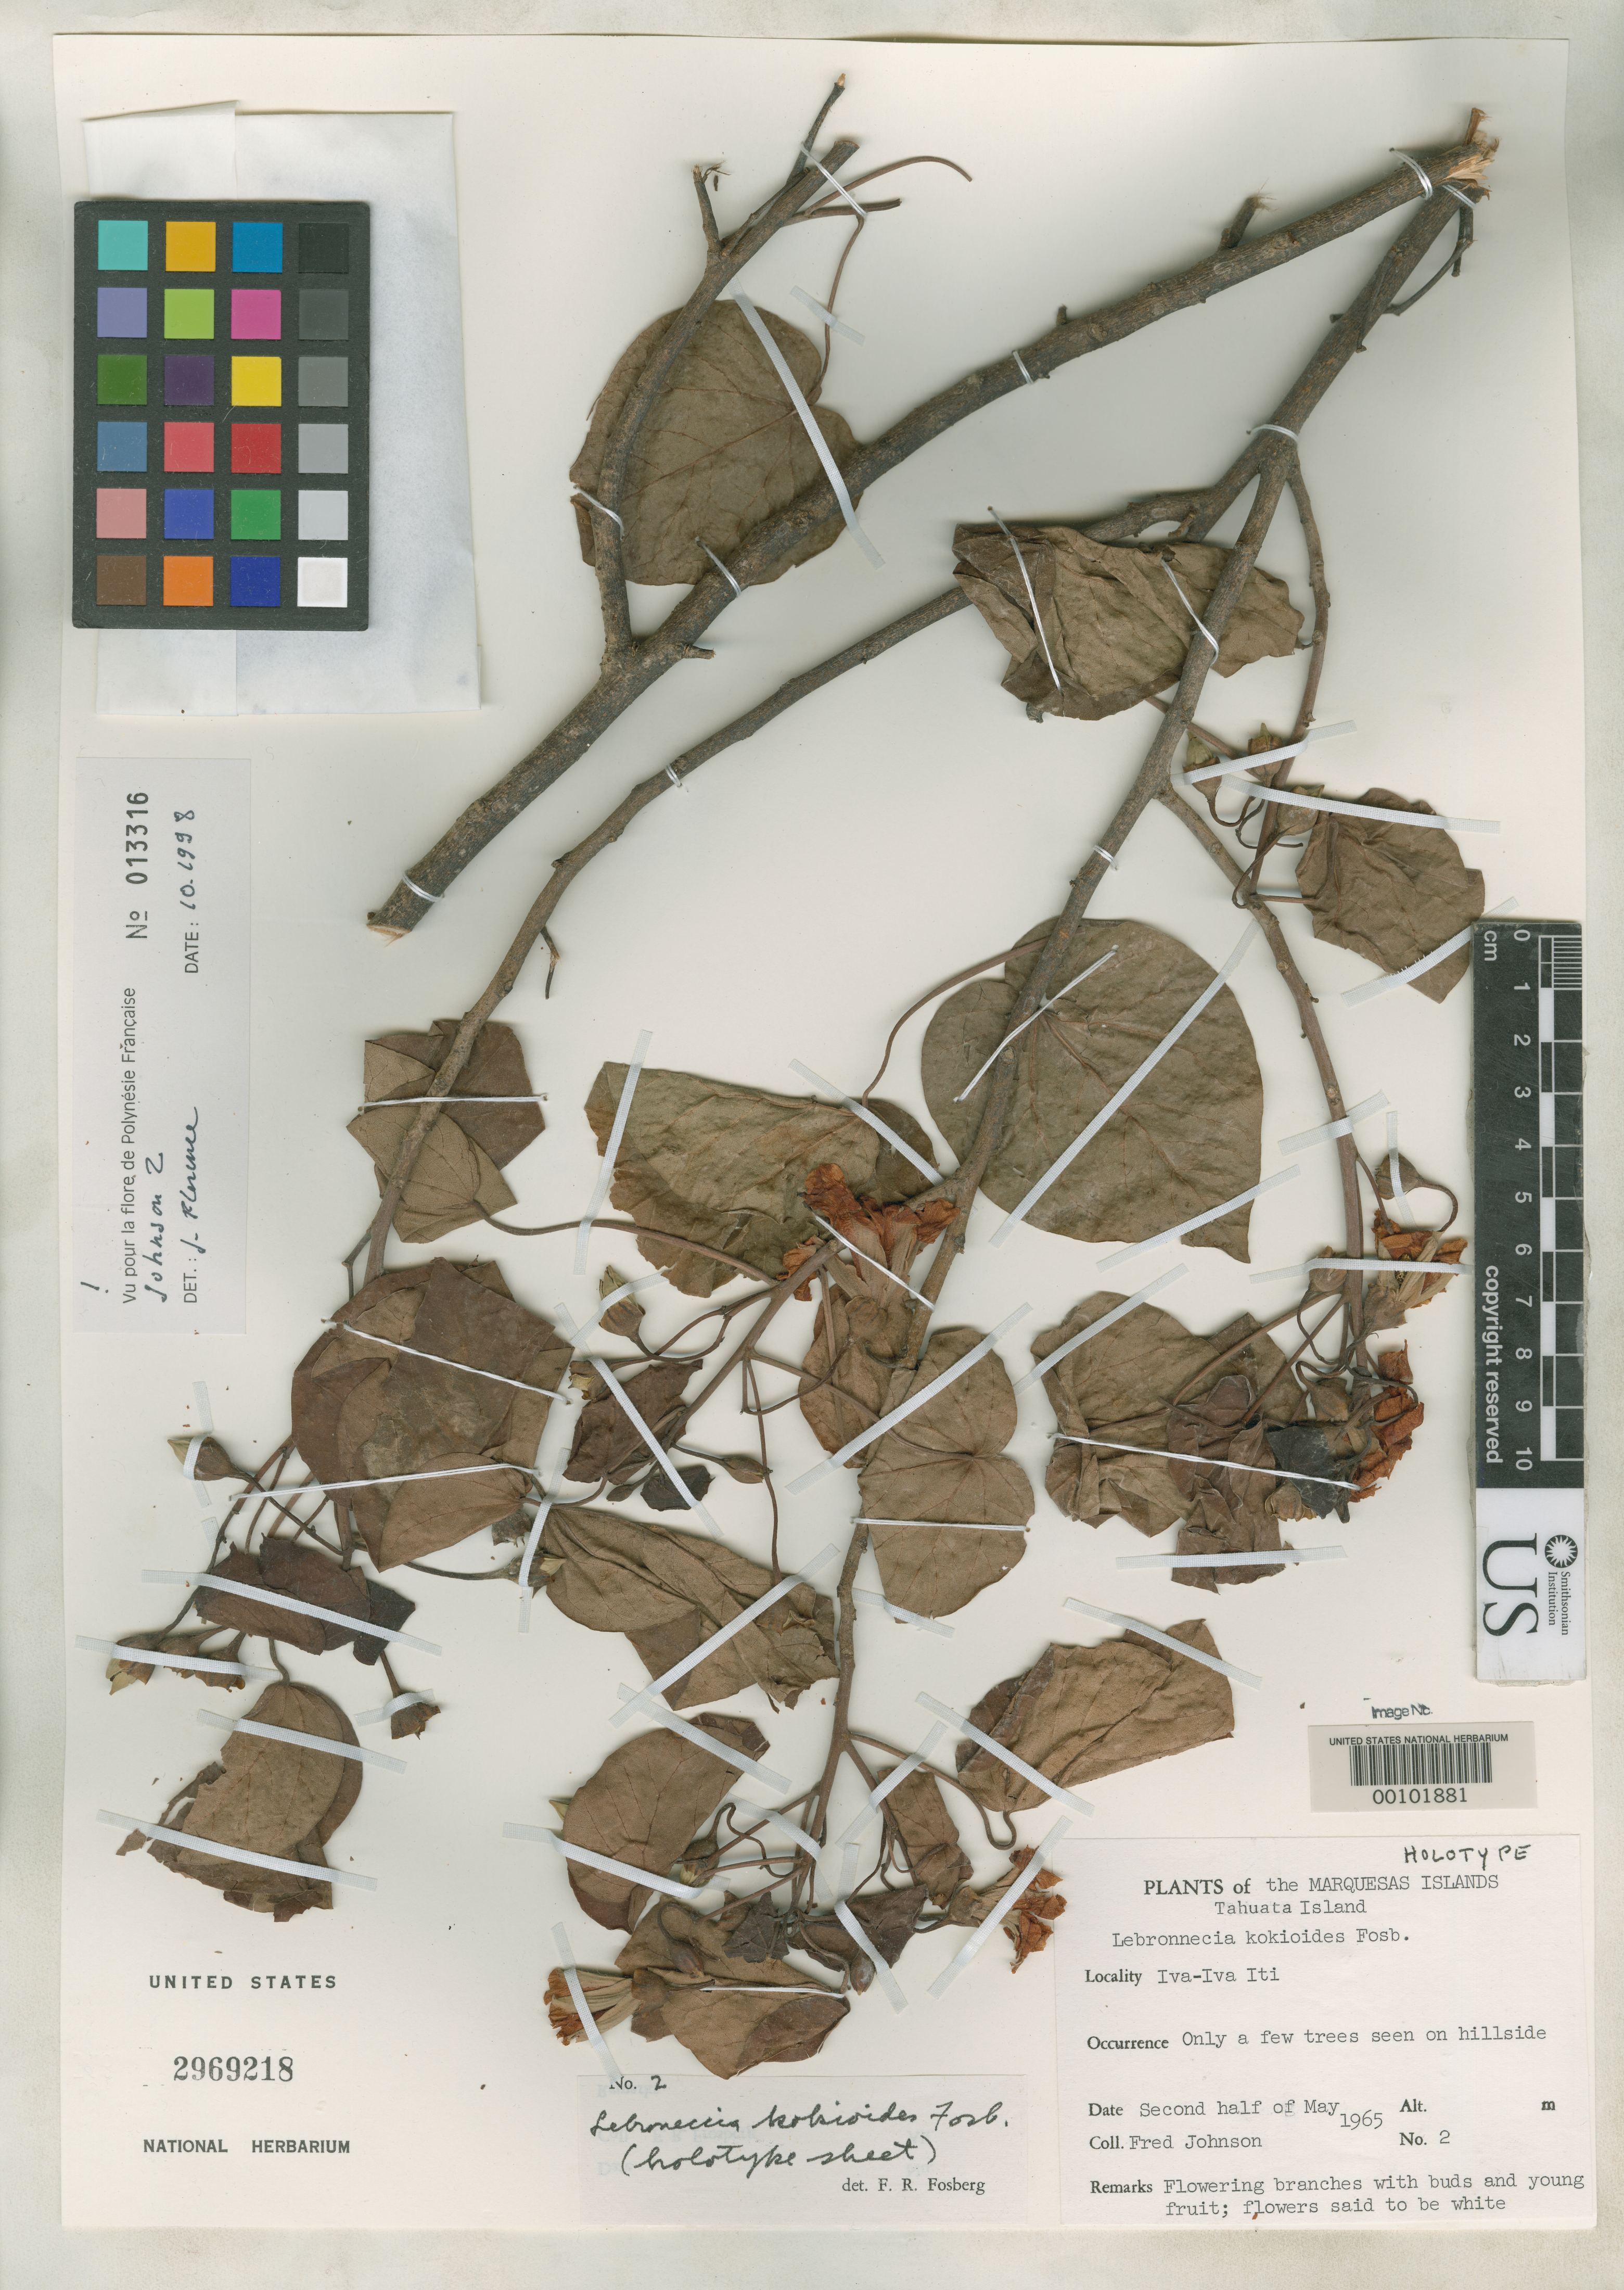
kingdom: Plantae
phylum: Tracheophyta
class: Magnoliopsida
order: Malvales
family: Malvaceae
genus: Lebronnecia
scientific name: Lebronnecia kokioides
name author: Fosberg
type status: Holotype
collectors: F. Johnson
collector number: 2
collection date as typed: May 1965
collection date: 1965-05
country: French Polynesia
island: Tahuata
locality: Iva-Iva Iti.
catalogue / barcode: US 2969218